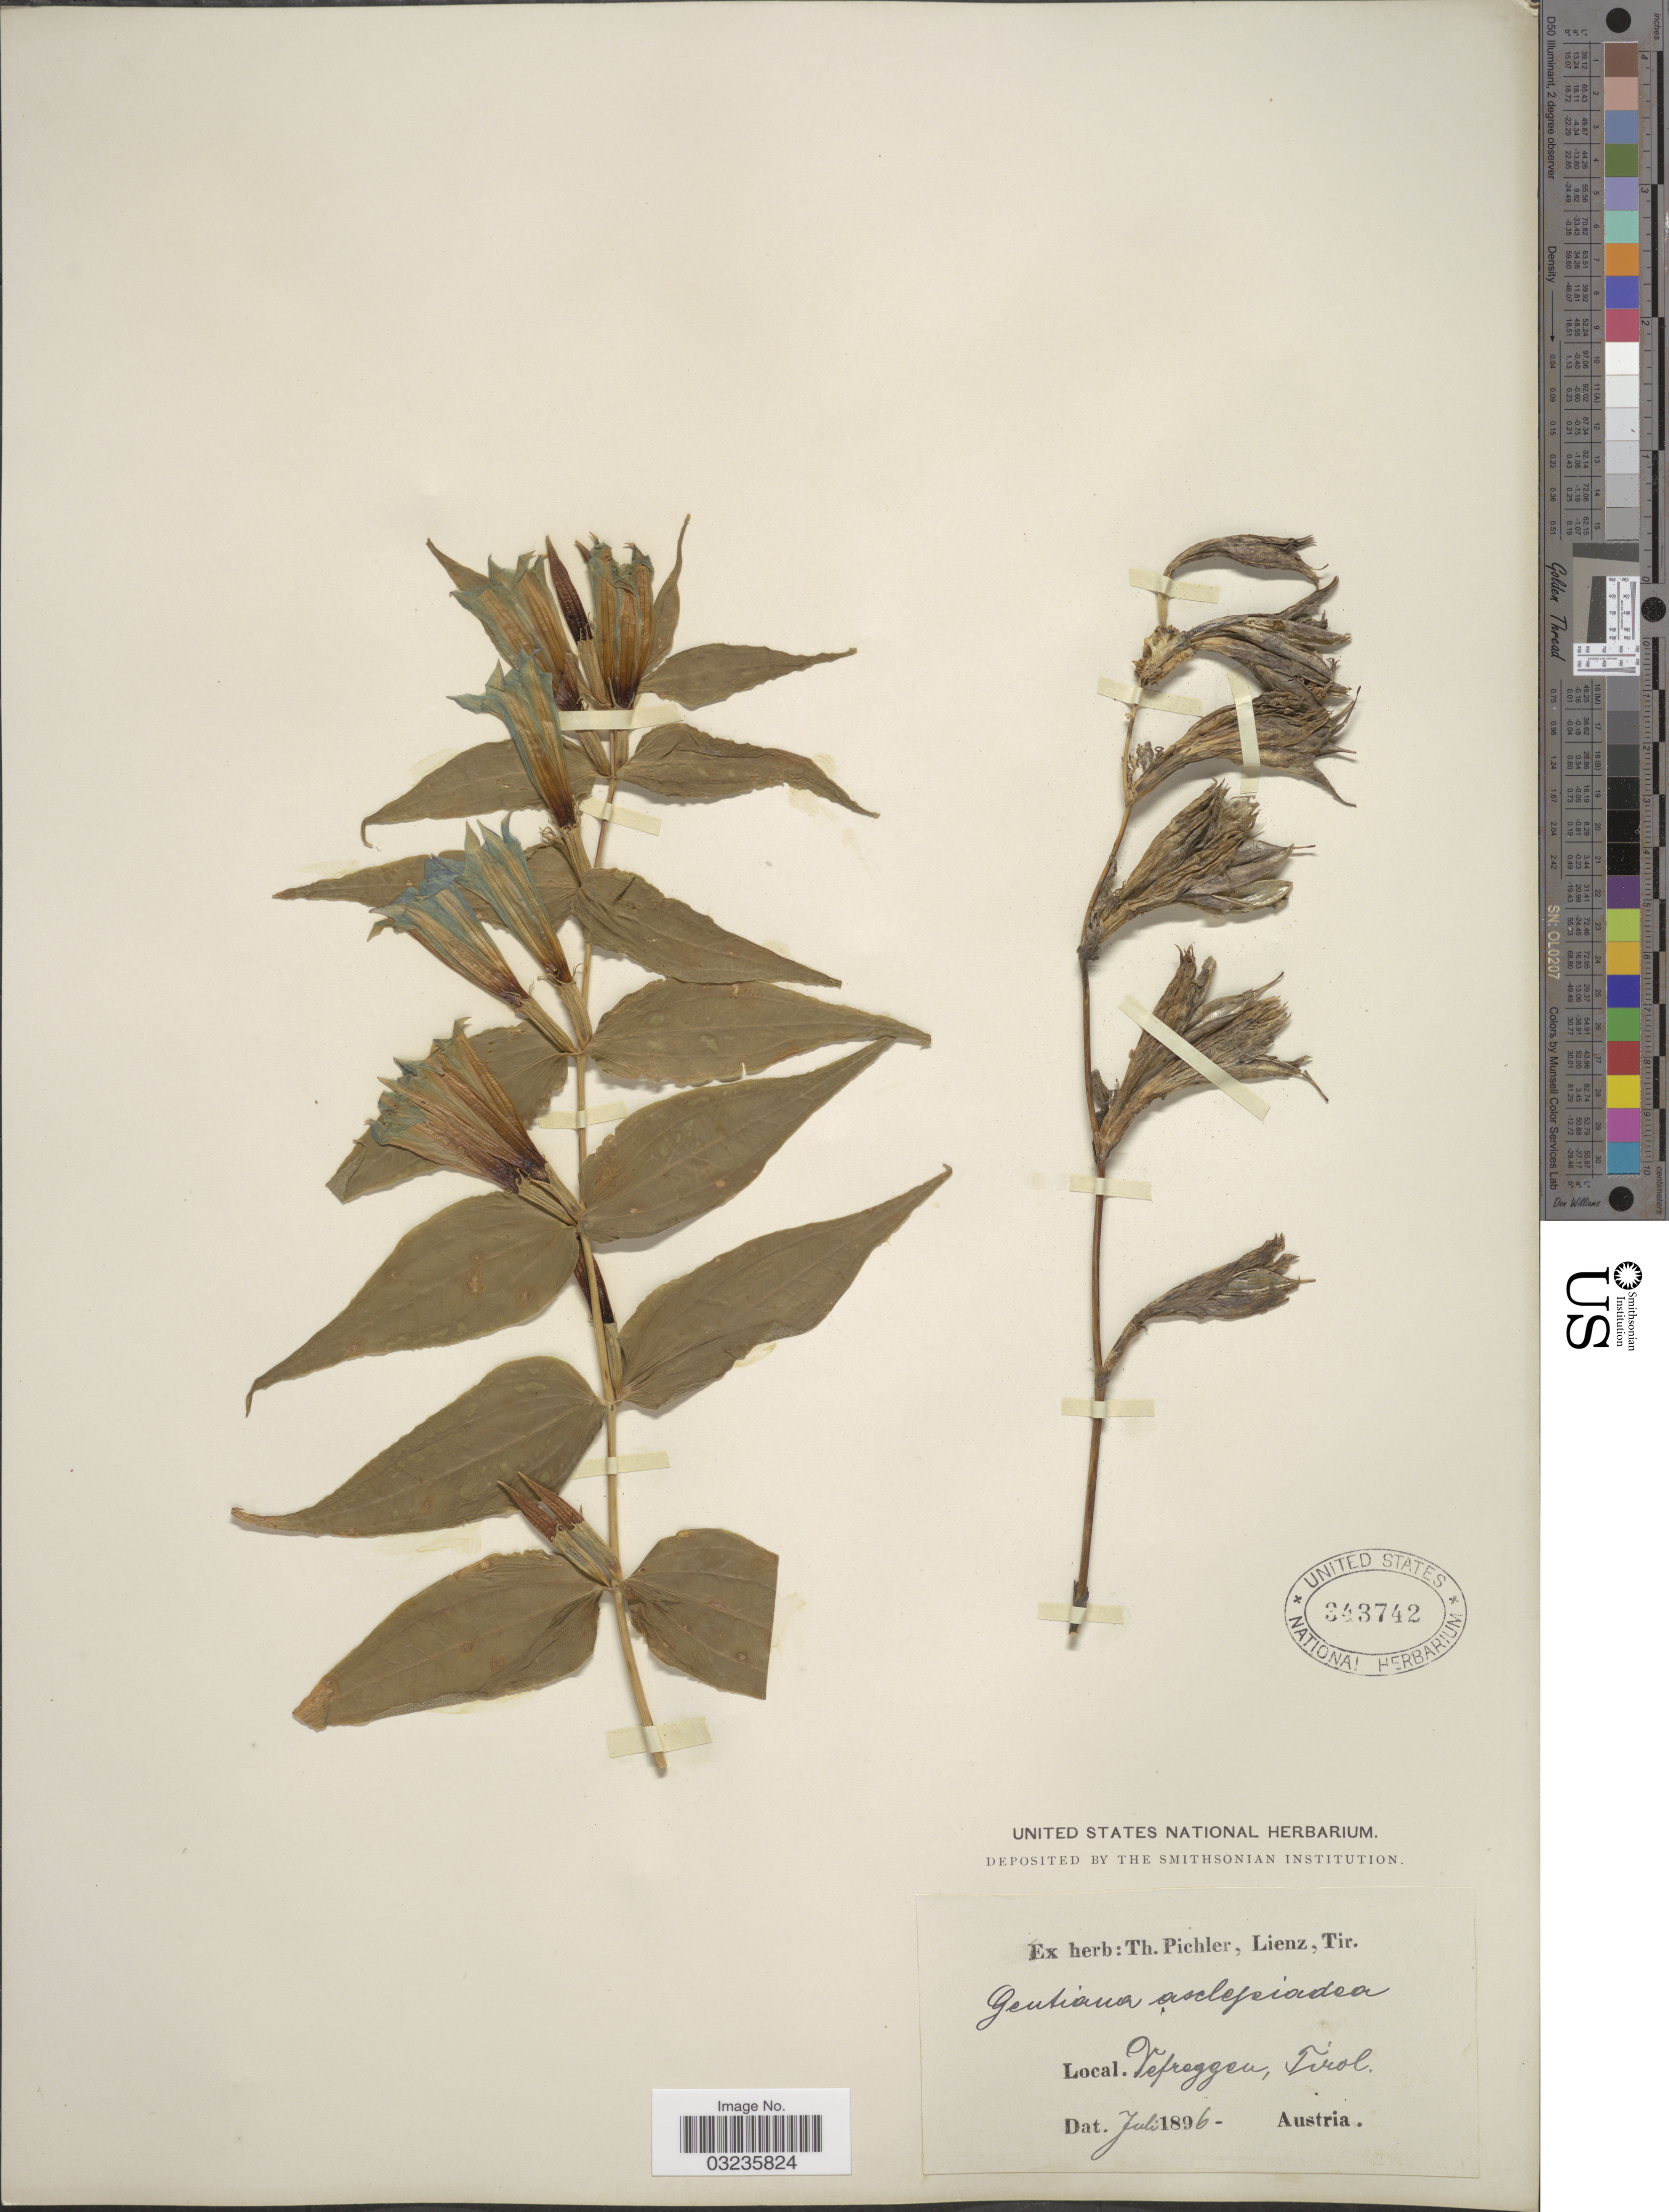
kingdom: Plantae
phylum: Tracheophyta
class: Magnoliopsida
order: Gentianales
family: Gentianaceae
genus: Gentiana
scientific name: Gentiana asclepiadea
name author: L.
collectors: ex herb. T. Pichler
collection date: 1896-07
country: Austria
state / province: Tirol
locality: Vefreggen.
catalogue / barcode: US 343742